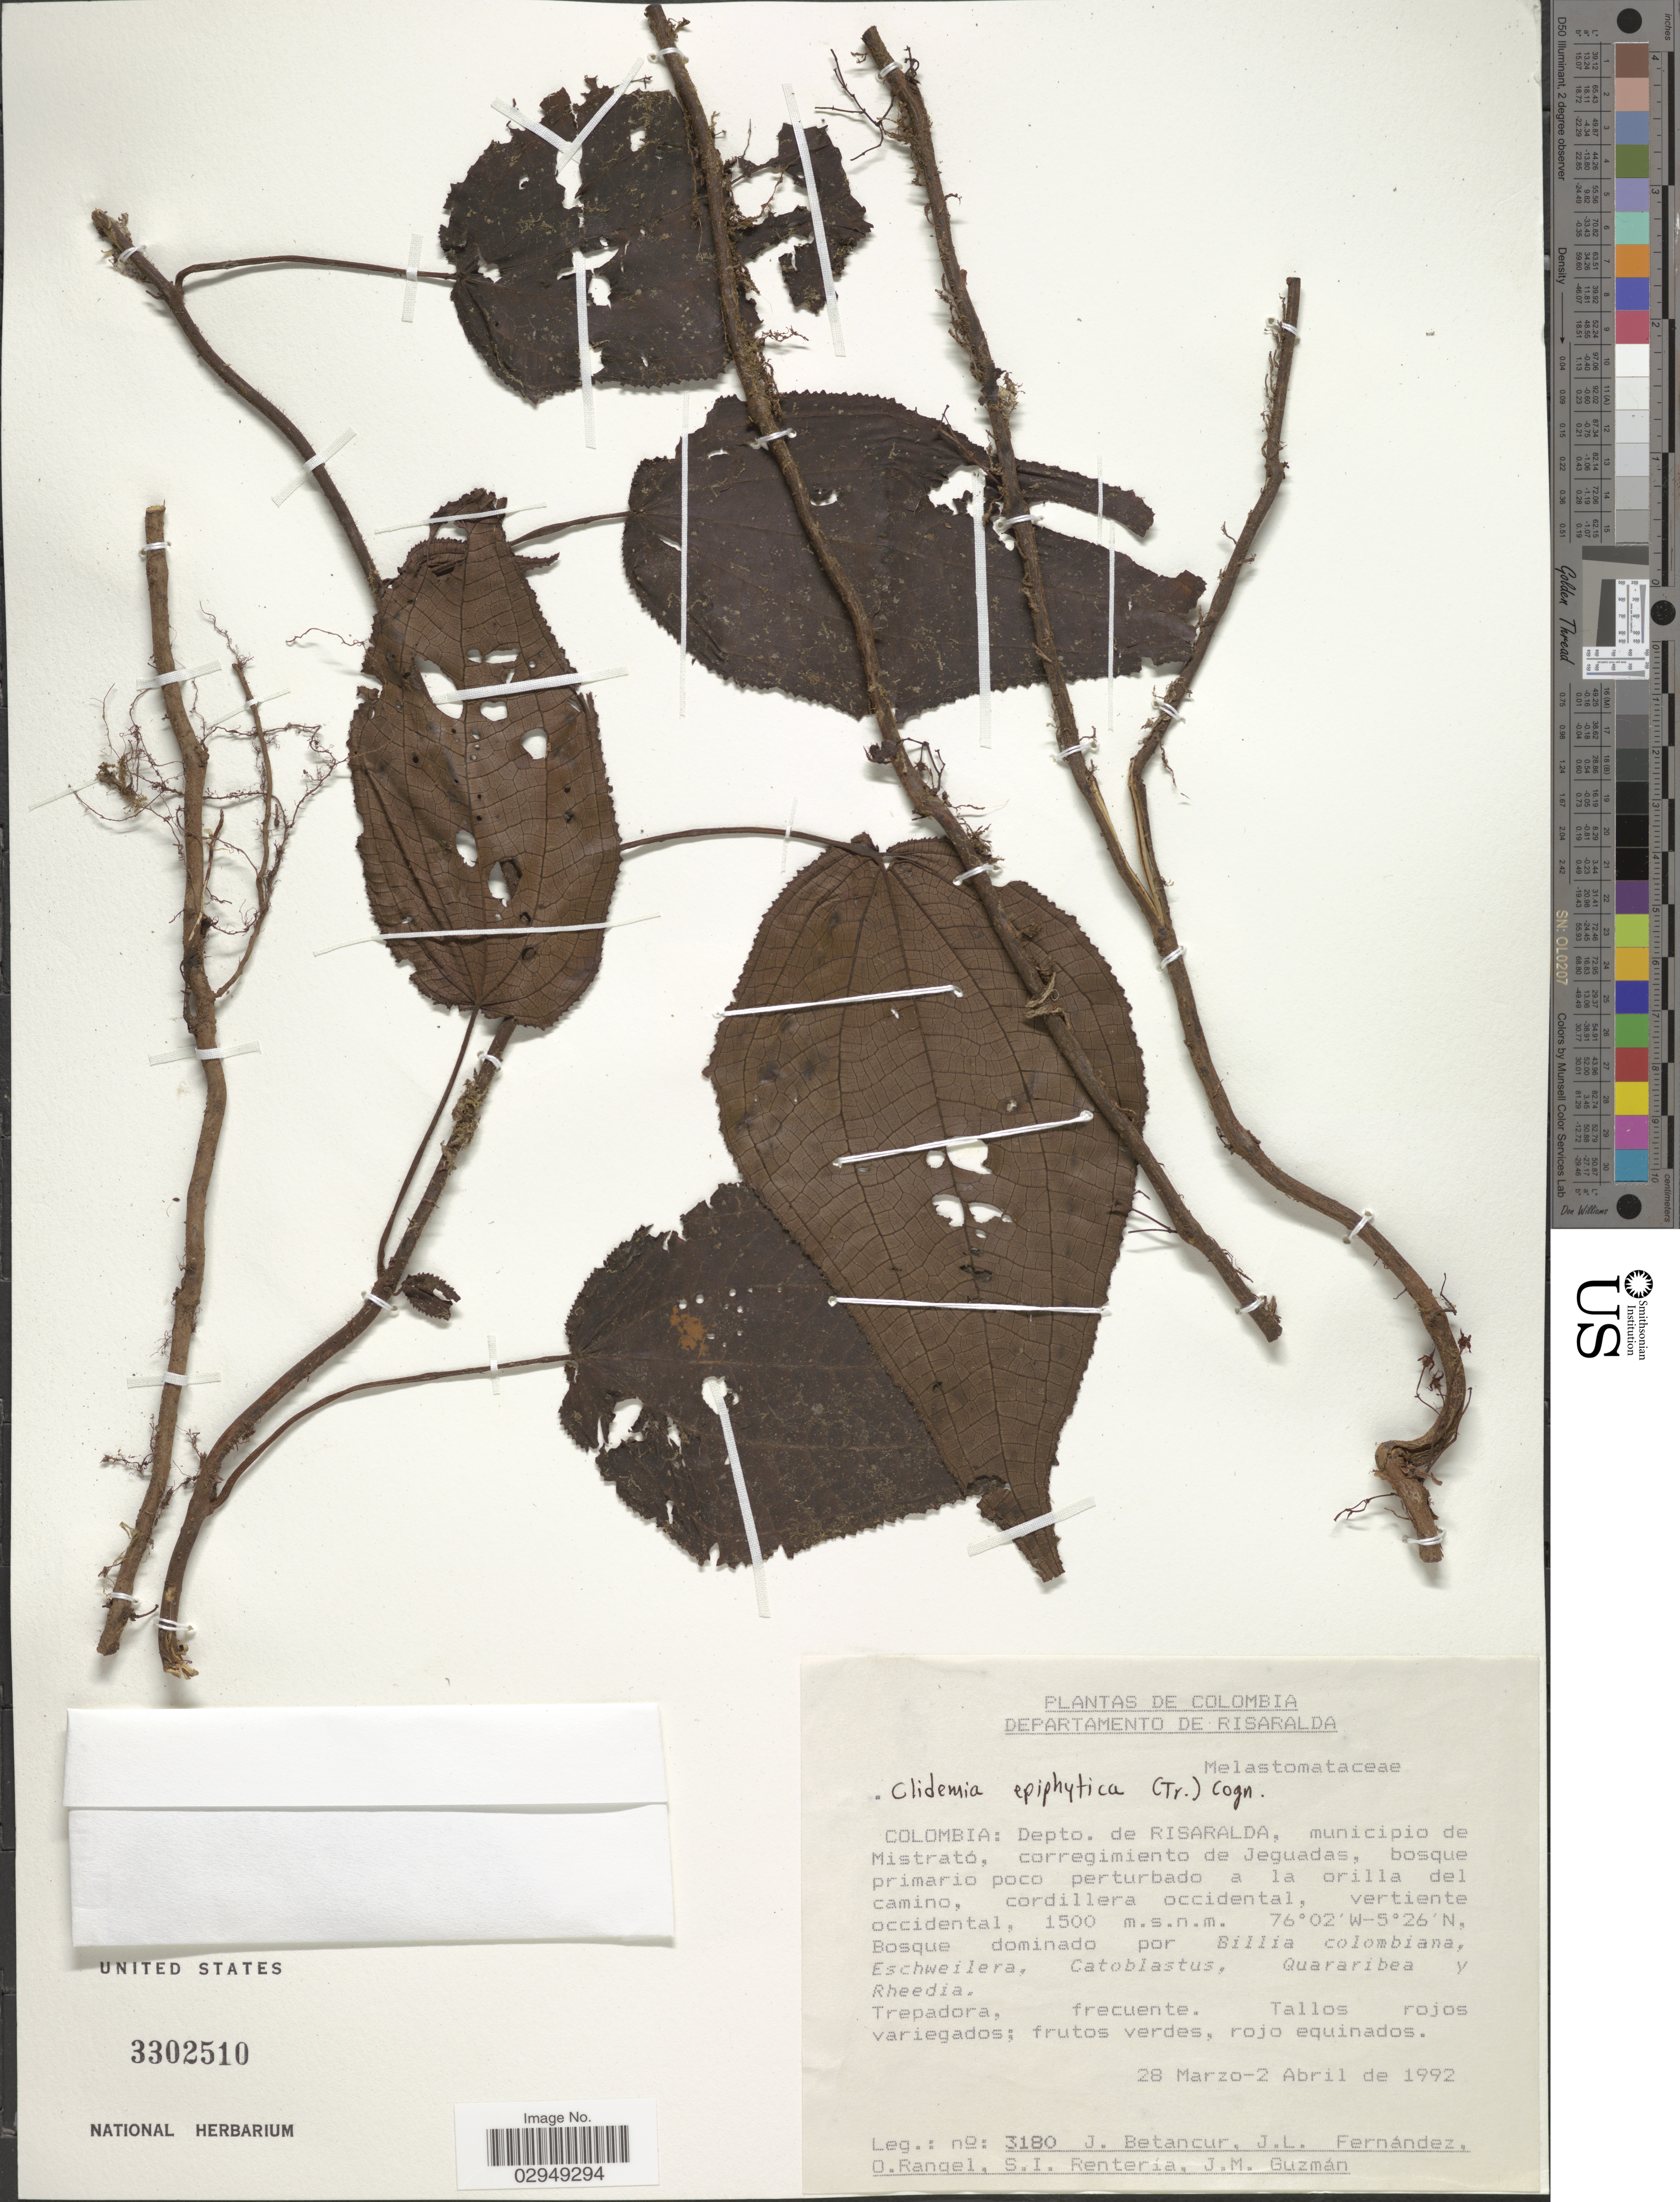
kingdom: Plantae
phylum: Tracheophyta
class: Magnoliopsida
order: Myrtales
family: Melastomataceae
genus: Clidemia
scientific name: Clidemia epiphytica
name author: (Triana) Cogn.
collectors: J. Betancur, J. Fernández, O. Rangel, S. Renteria & J. Guzman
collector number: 3180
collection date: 1992-03-28/1992-04-02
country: Colombia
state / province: Risaralda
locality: Depto. de Risaralda, municipio de Mistrató, corregimiento de Jeguadas, bosque primario poco perturbado a la orilla del camino, cordillera occidental, vertiente occidental.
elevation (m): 1500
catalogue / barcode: US 3302510